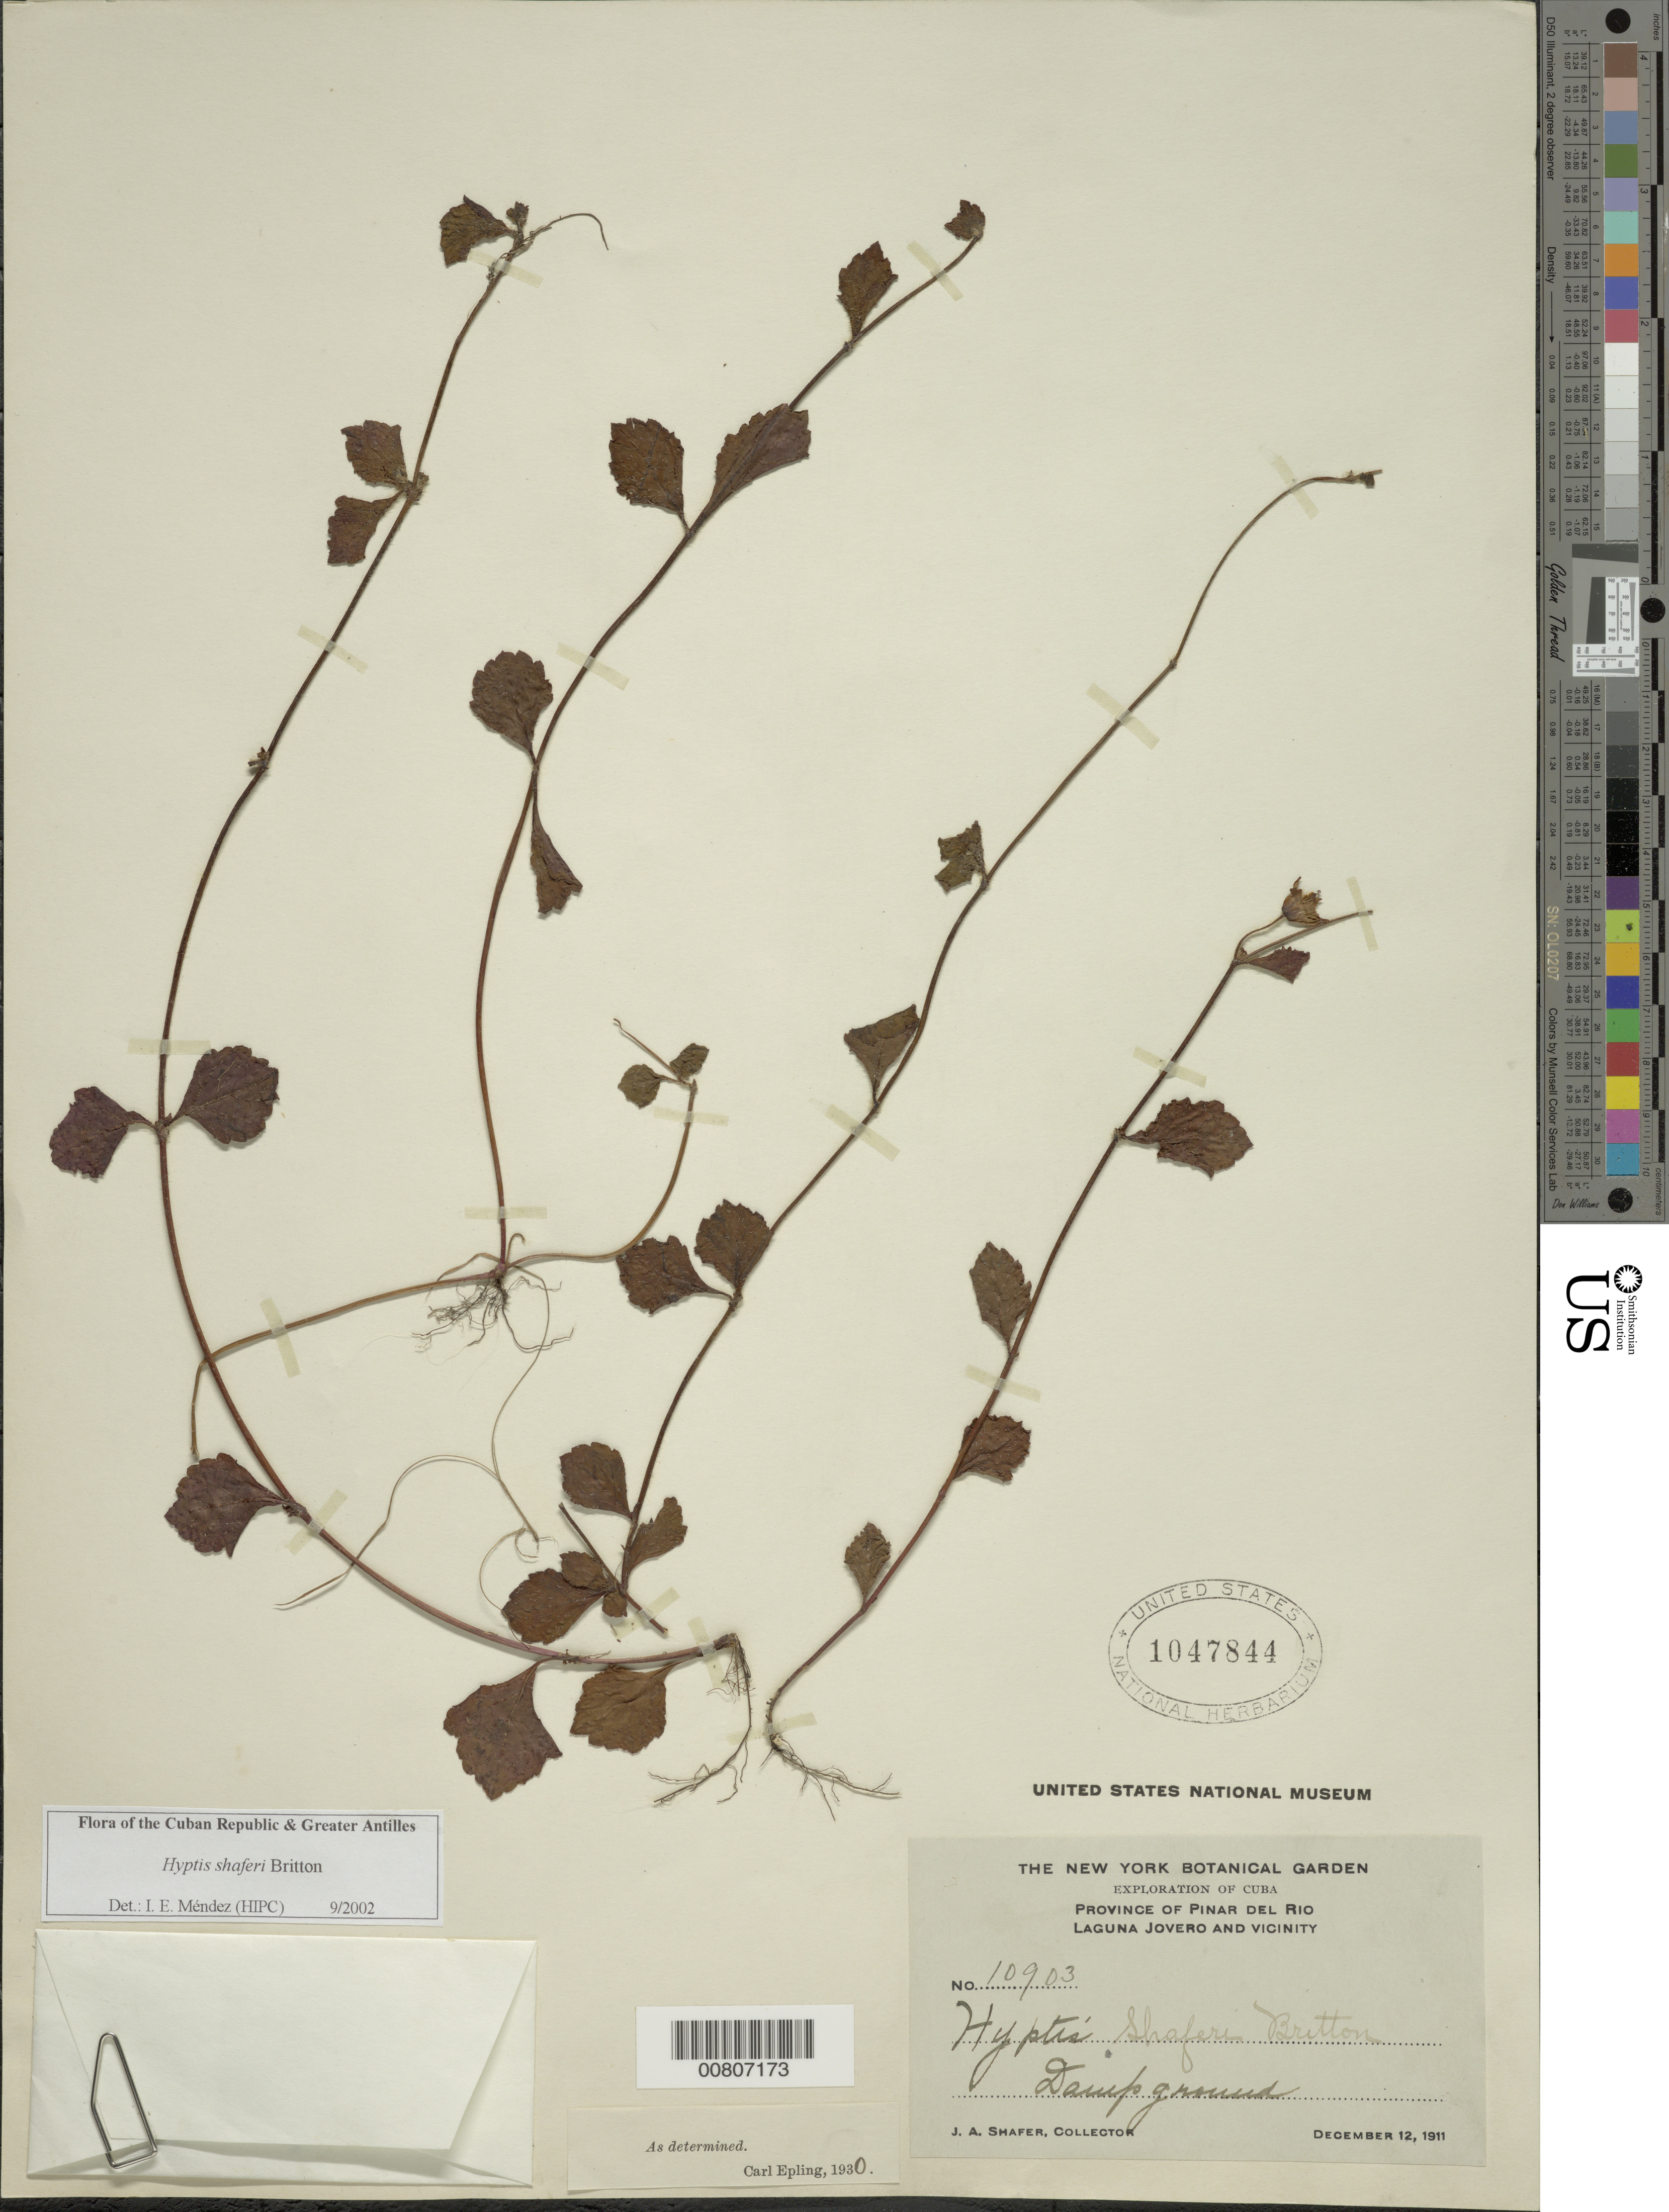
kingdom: Plantae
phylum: Tracheophyta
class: Magnoliopsida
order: Lamiales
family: Lamiaceae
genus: Hyptis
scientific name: Hyptis shaferi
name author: Britton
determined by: Méndez, Isidro E., (HIPC)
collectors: J. A. Shafer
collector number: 10903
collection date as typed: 12 Dec 1911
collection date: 1911-12-12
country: Cuba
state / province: Pinar del Rio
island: Cuba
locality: Laguna Jovero and vicinity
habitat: Damp ground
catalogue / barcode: US 1047844